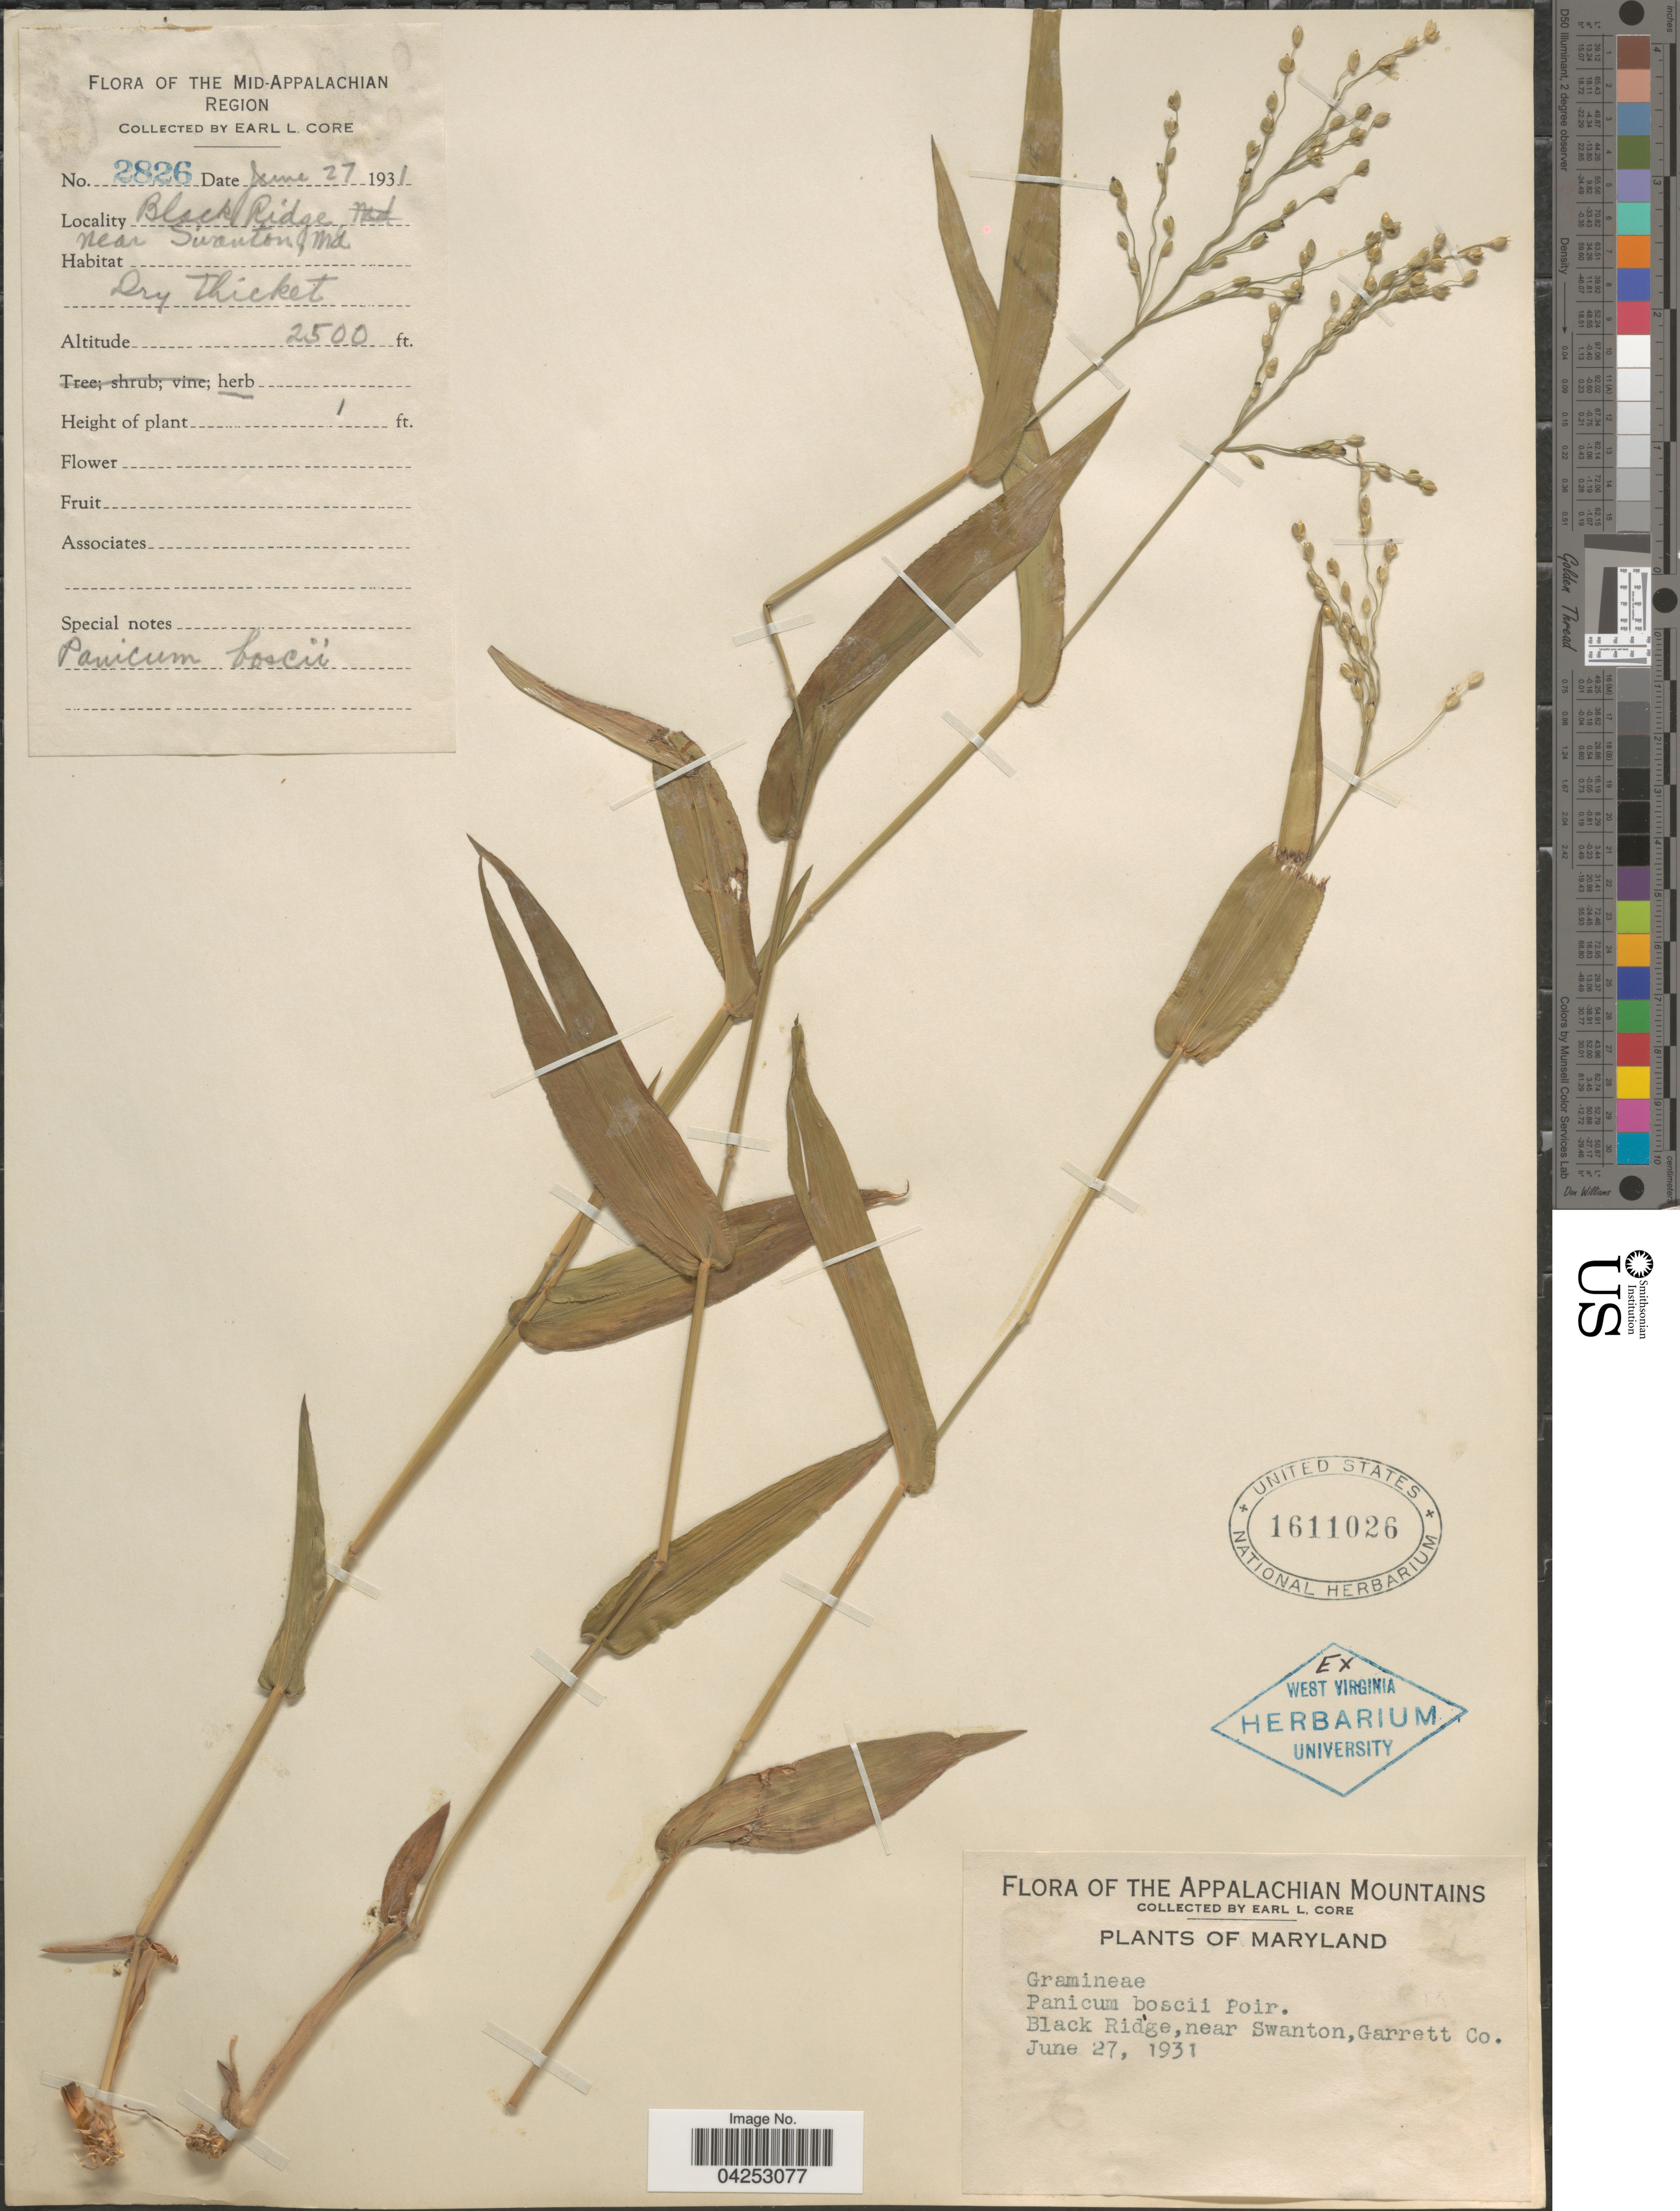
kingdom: Plantae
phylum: Tracheophyta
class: Liliopsida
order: Poales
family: Poaceae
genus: Dichanthelium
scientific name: Dichanthelium boscii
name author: (Poir.) Gould & C.A. Clark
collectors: E. L. Core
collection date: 1931-06-27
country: United States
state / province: Maryland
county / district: Garrett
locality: Appalachian Mountains. Black Ridge, near Swanton, Garrett Co. Mid-Appalachian Region. Black Ridge near Swanton. Dry thicket.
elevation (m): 762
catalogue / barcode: US 1611026